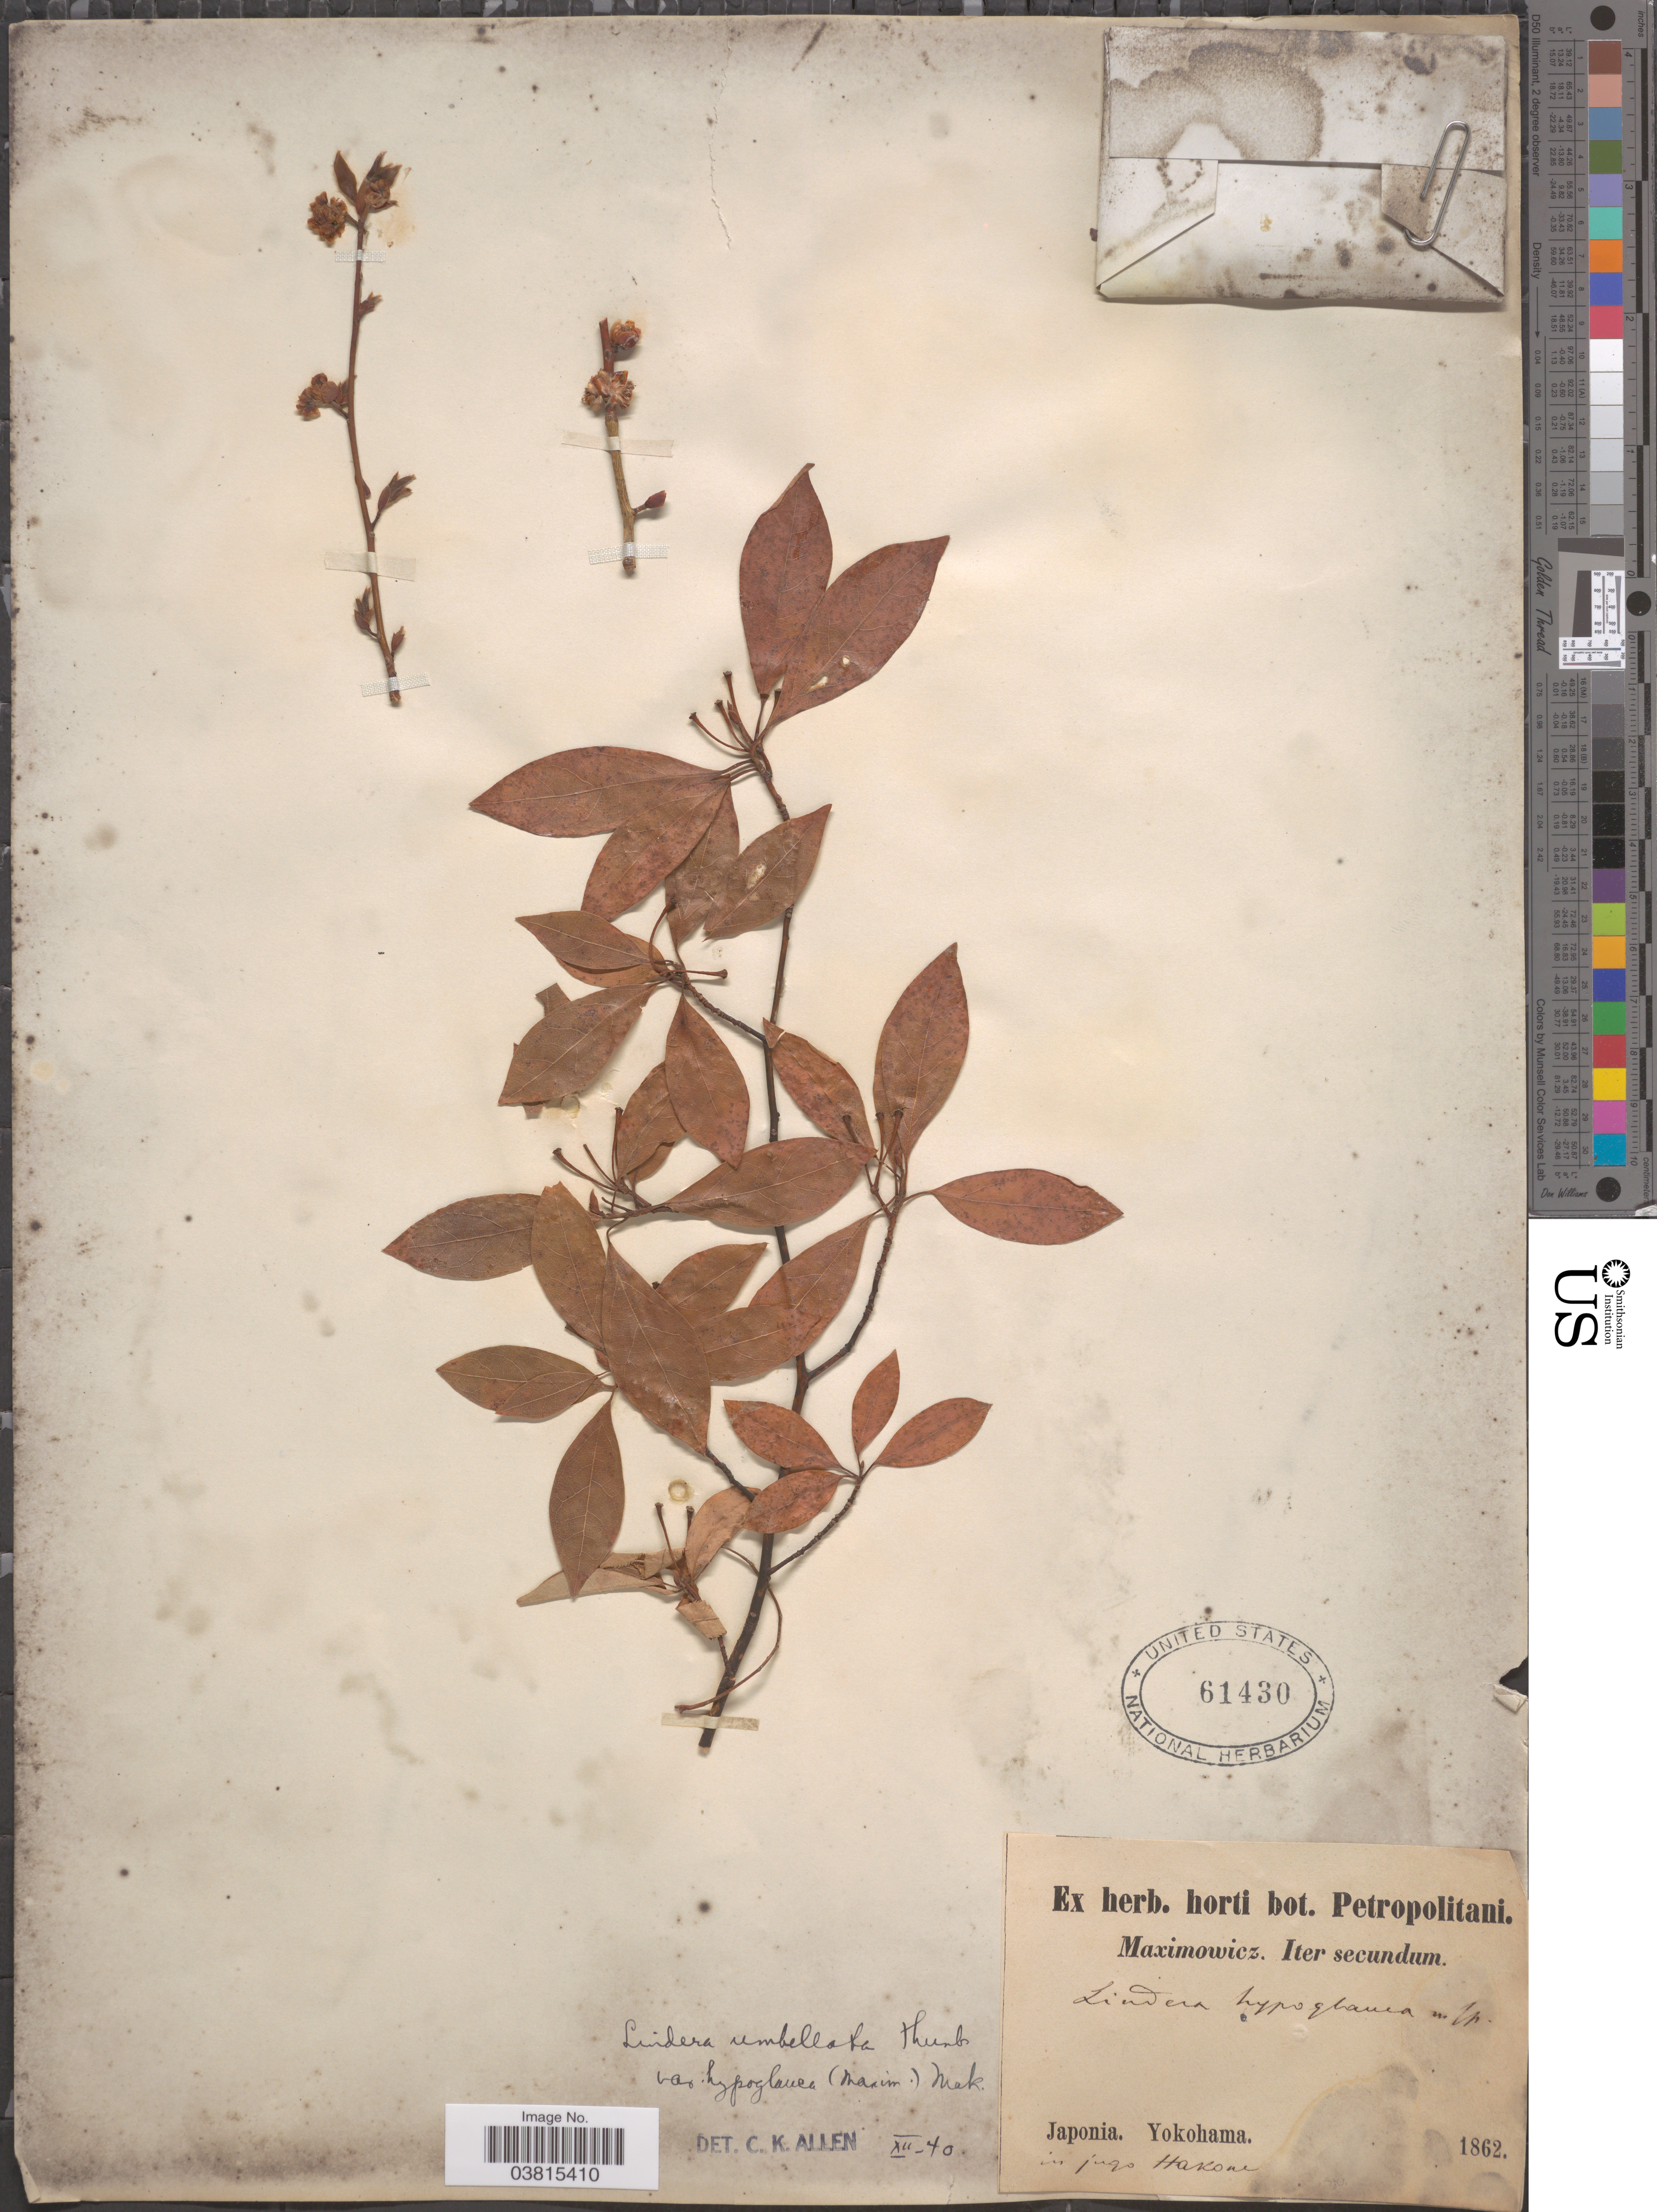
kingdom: Plantae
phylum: Tracheophyta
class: Magnoliopsida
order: Laurales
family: Lauraceae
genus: Lindera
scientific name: Lindera umbellata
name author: Thunb.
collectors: Maximowicz, --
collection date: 1862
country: Japan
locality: Yokohama. In jugo Hakone.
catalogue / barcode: US 61430